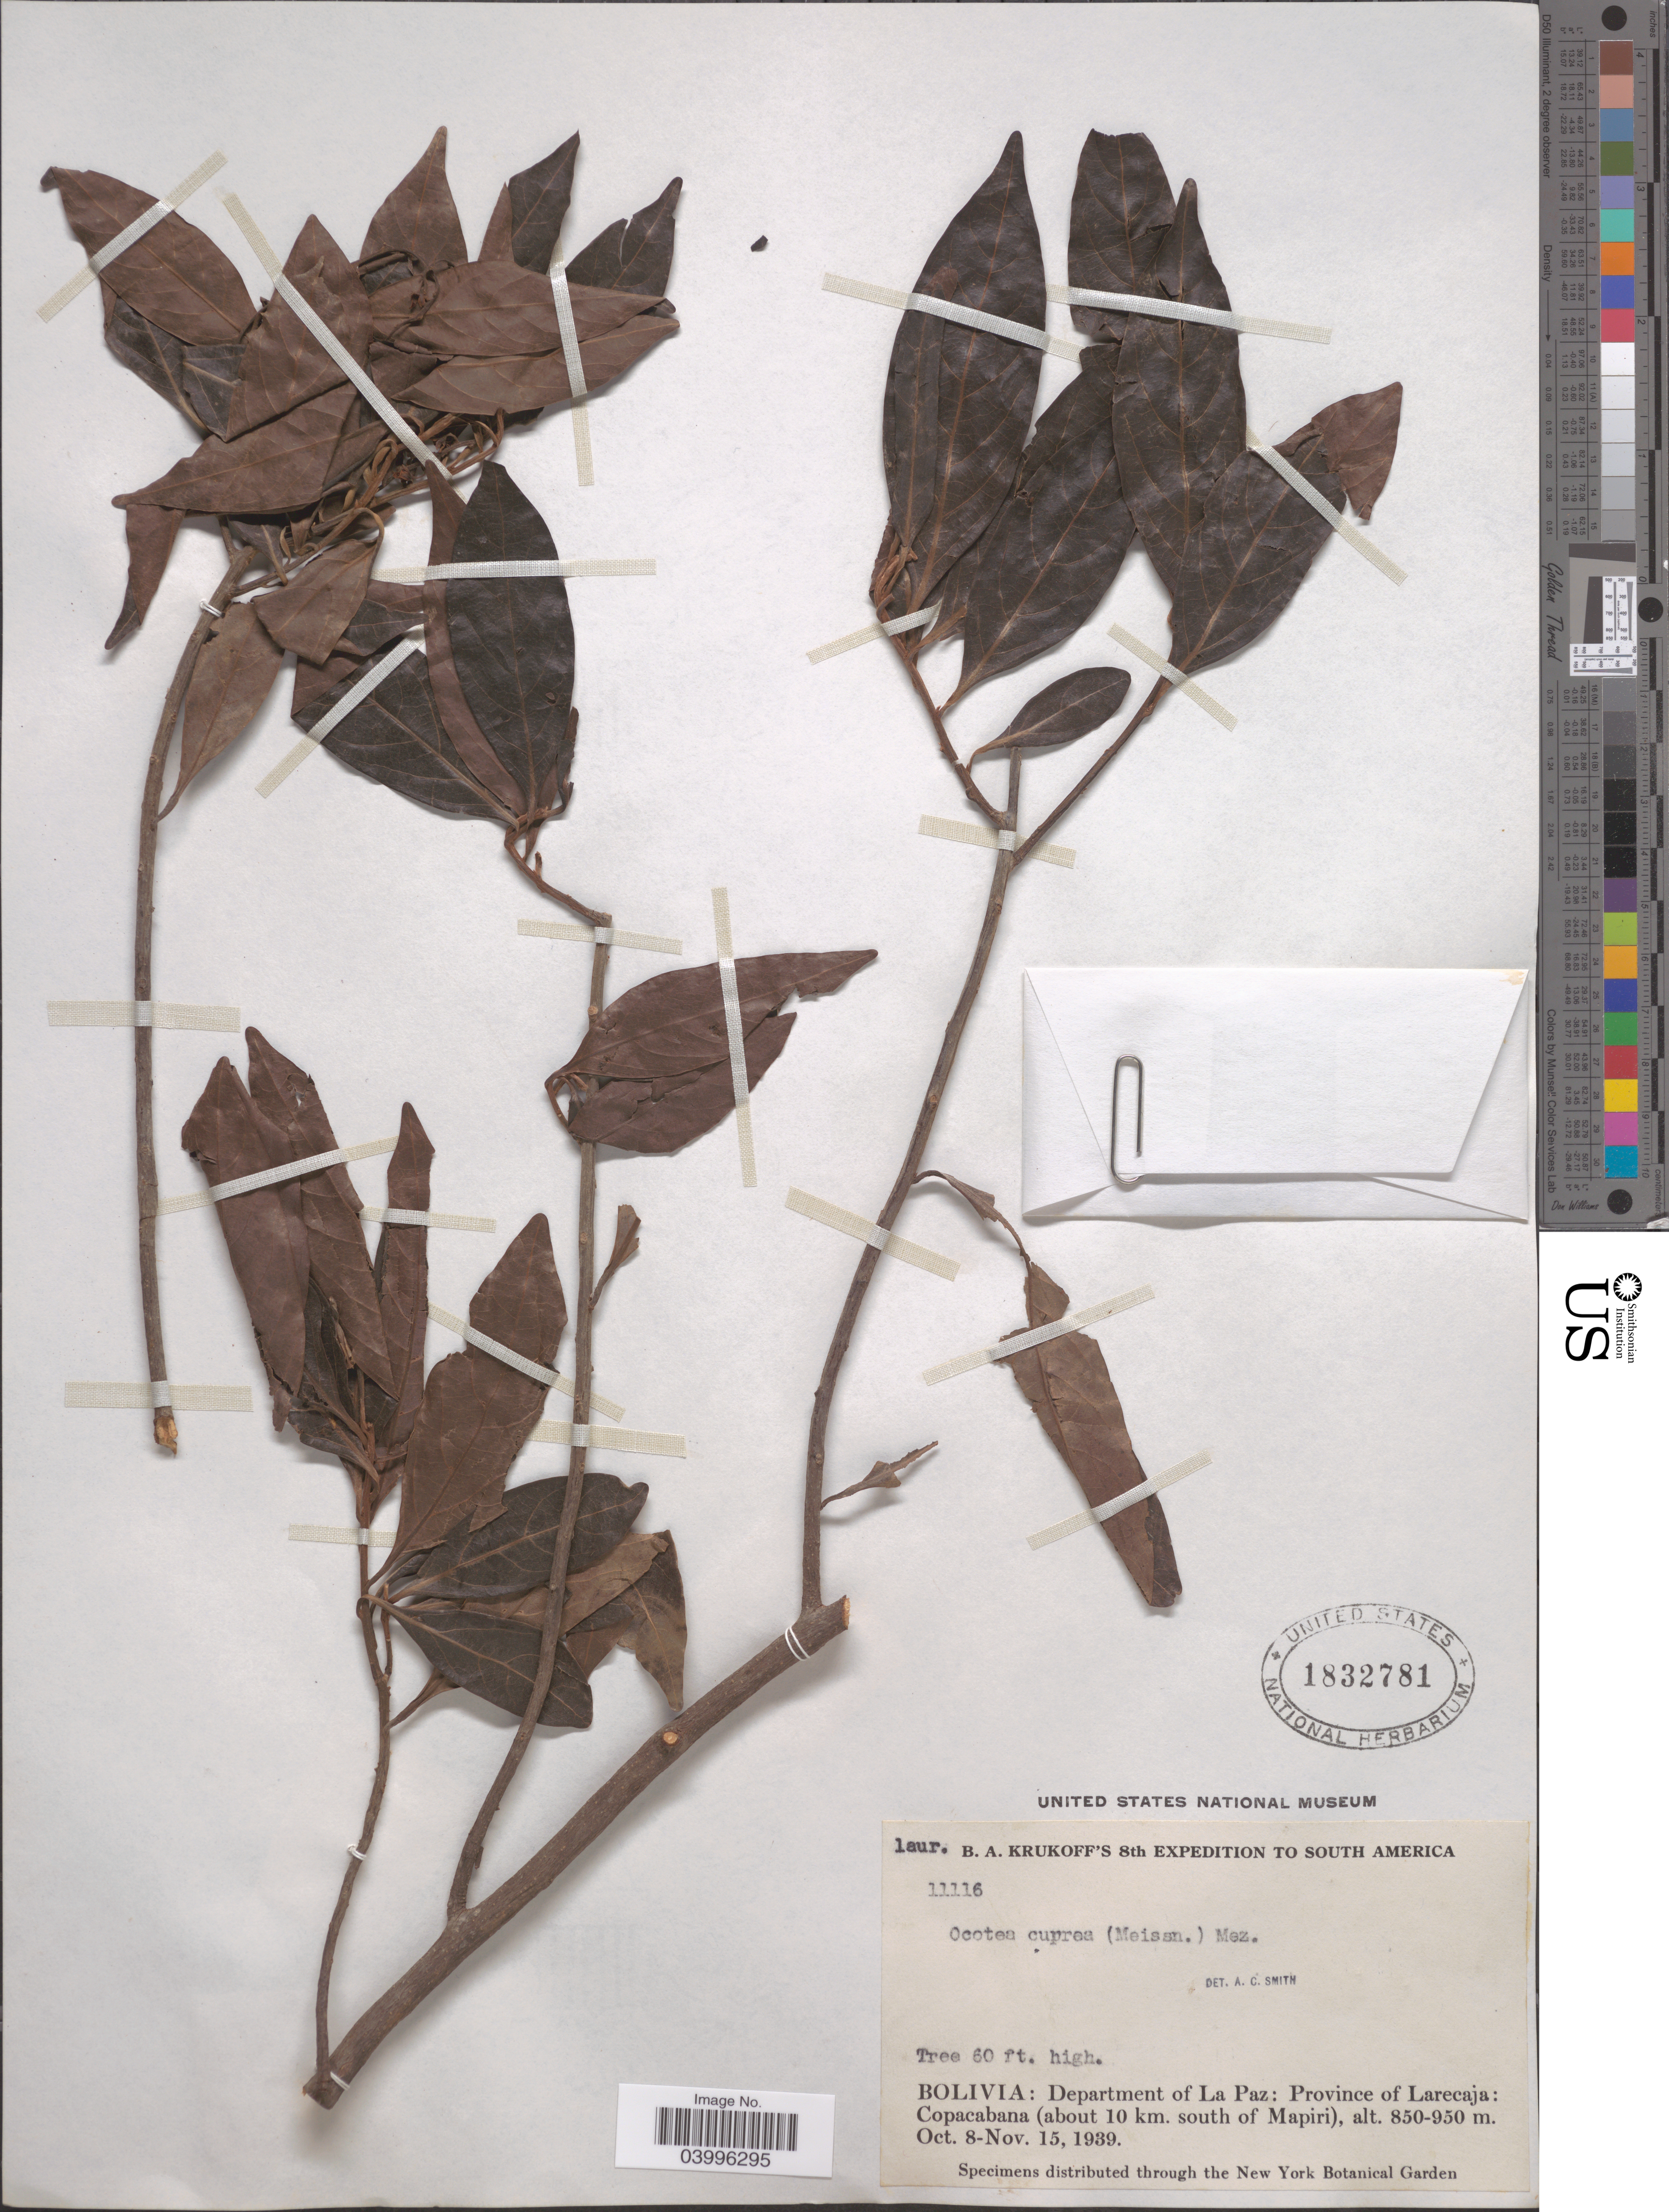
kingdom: Plantae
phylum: Tracheophyta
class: Magnoliopsida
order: Laurales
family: Lauraceae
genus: Ocotea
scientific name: Ocotea cuprea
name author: (Meisn.) Mez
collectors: B. A. Krukoff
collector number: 11116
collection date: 1939-10-08/1939-11-15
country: Bolivia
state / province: La Paz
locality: Department of La Paz: Province of Larecaja: Copacabana (about 10 km. south of Mapiri).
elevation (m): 850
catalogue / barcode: US 1832781